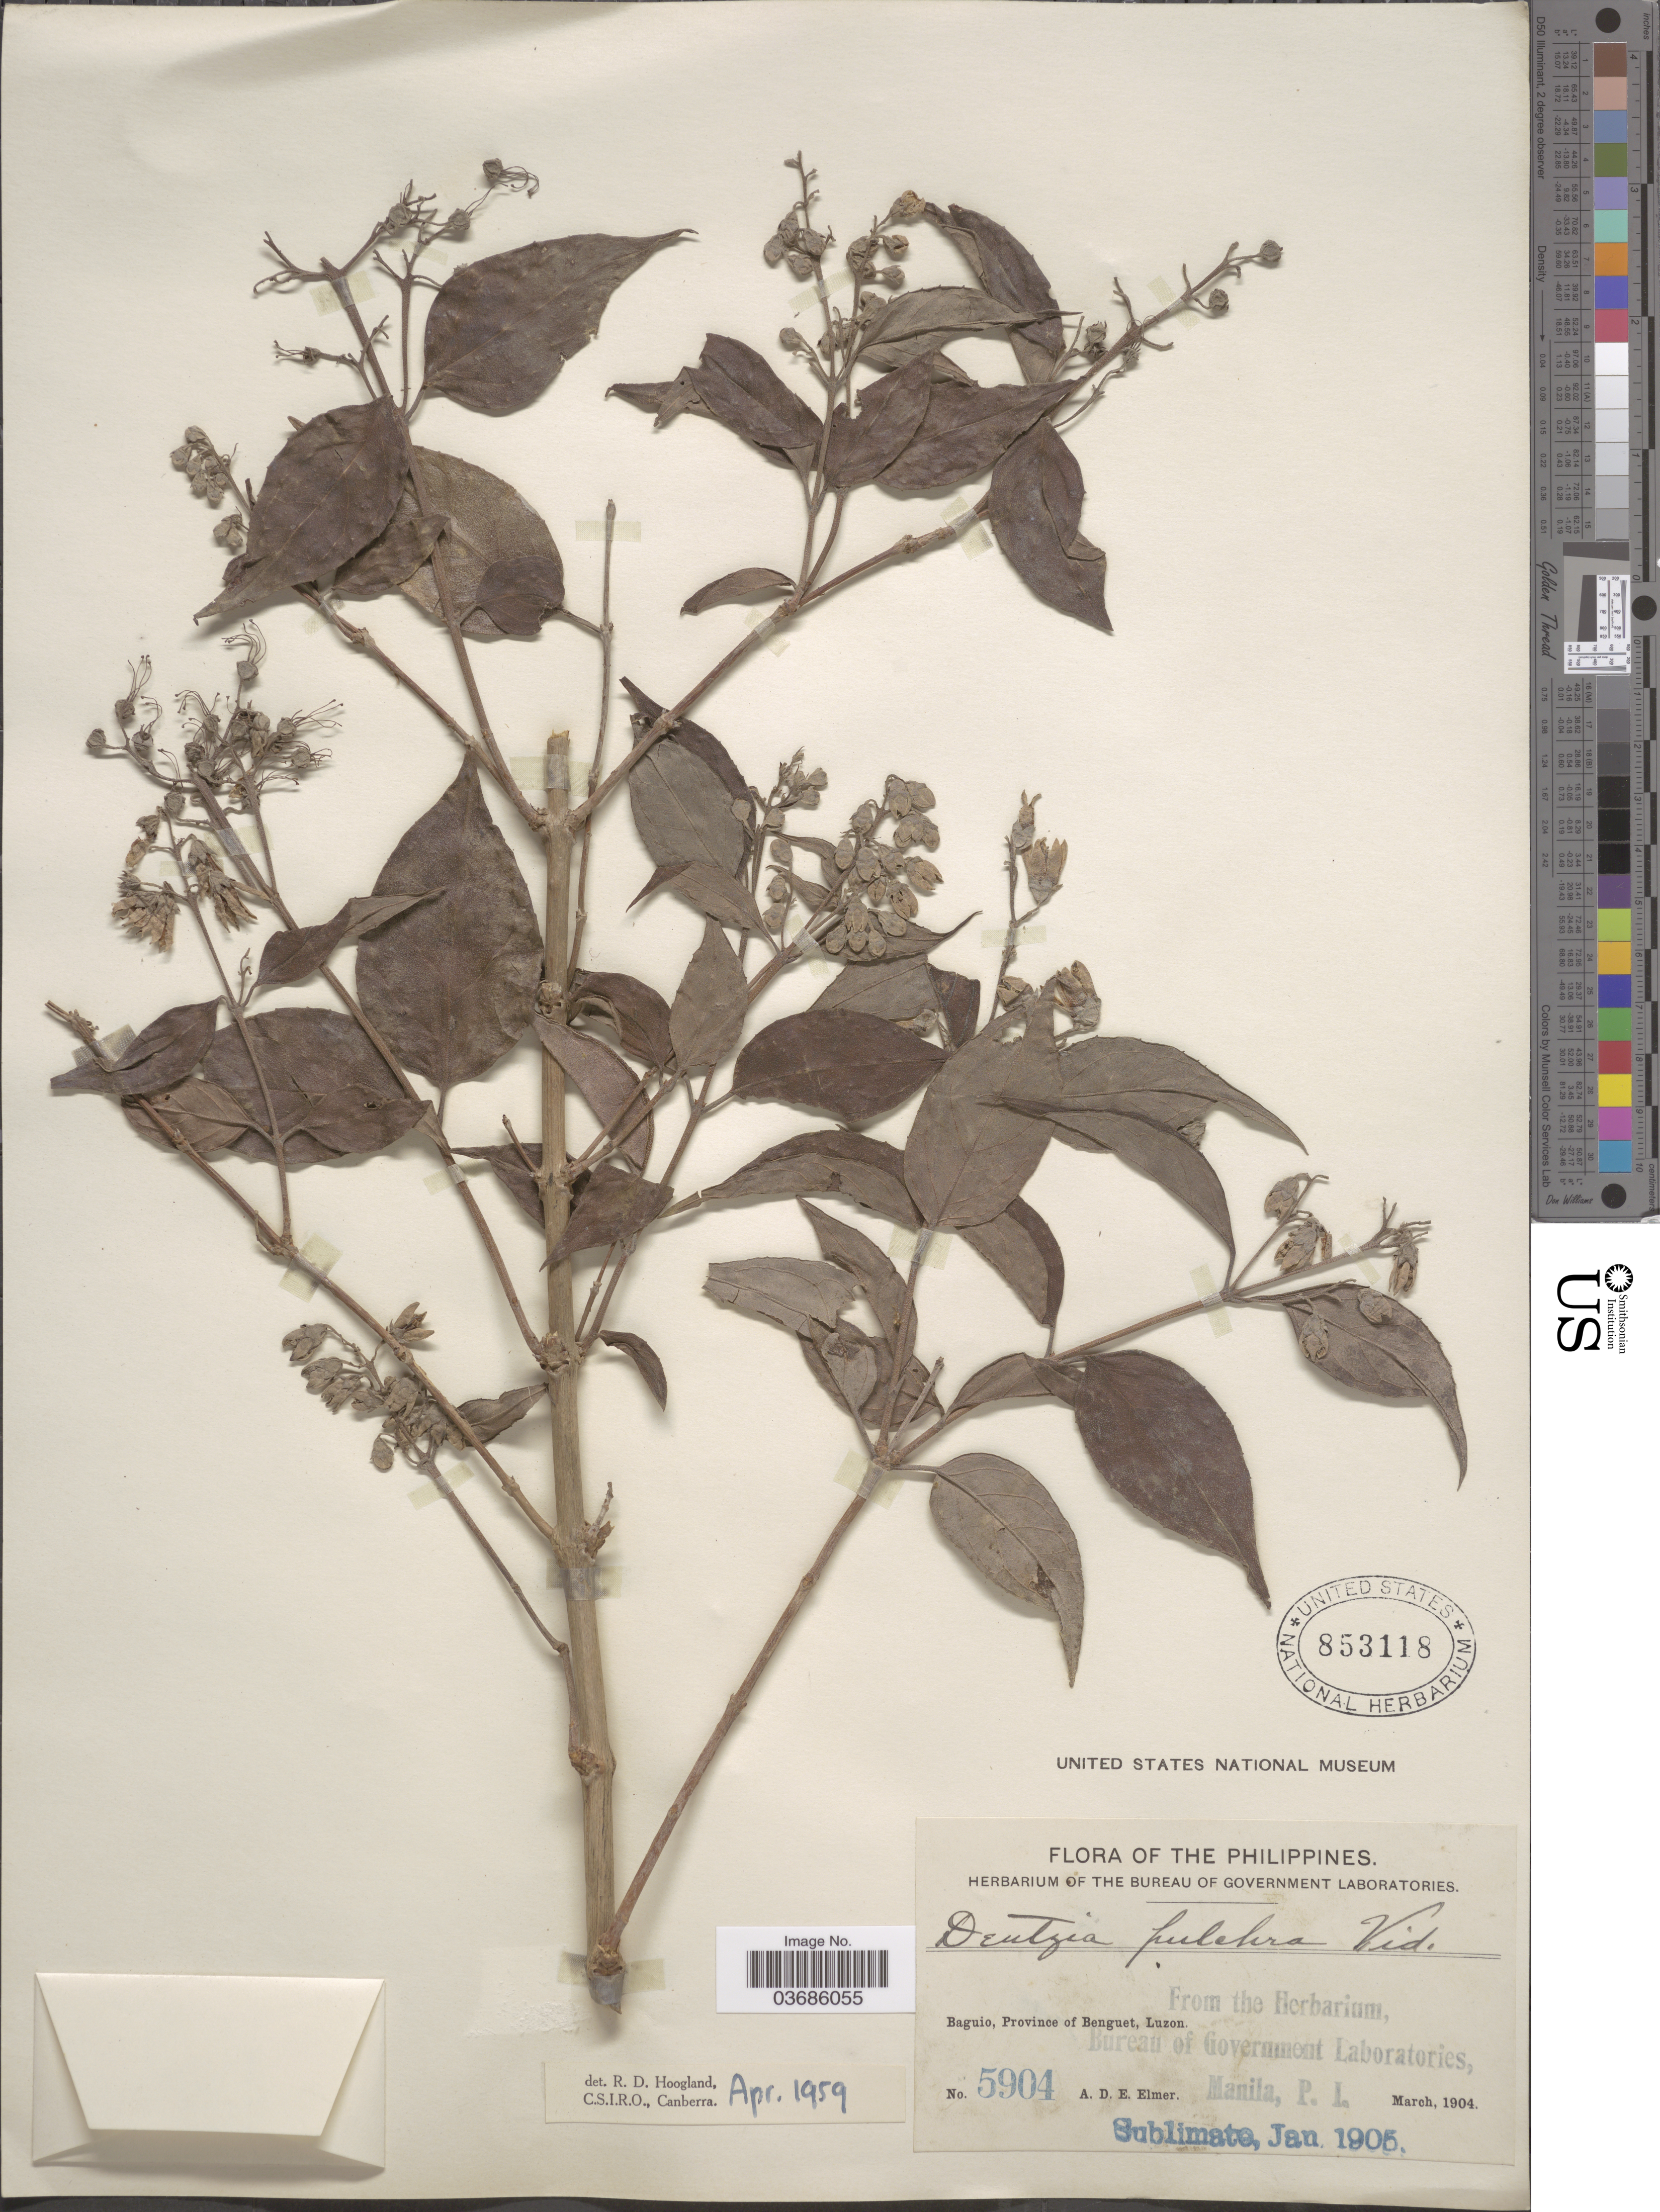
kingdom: Plantae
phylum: Tracheophyta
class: Magnoliopsida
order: Cornales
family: Hydrangeaceae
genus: Deutzia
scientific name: Deutzia pulchra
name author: Vidal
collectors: A. D. E. Elmer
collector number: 5904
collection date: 1904-03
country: Philippines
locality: Baguio, Province of Benguet, Luzon.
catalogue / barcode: US 853118